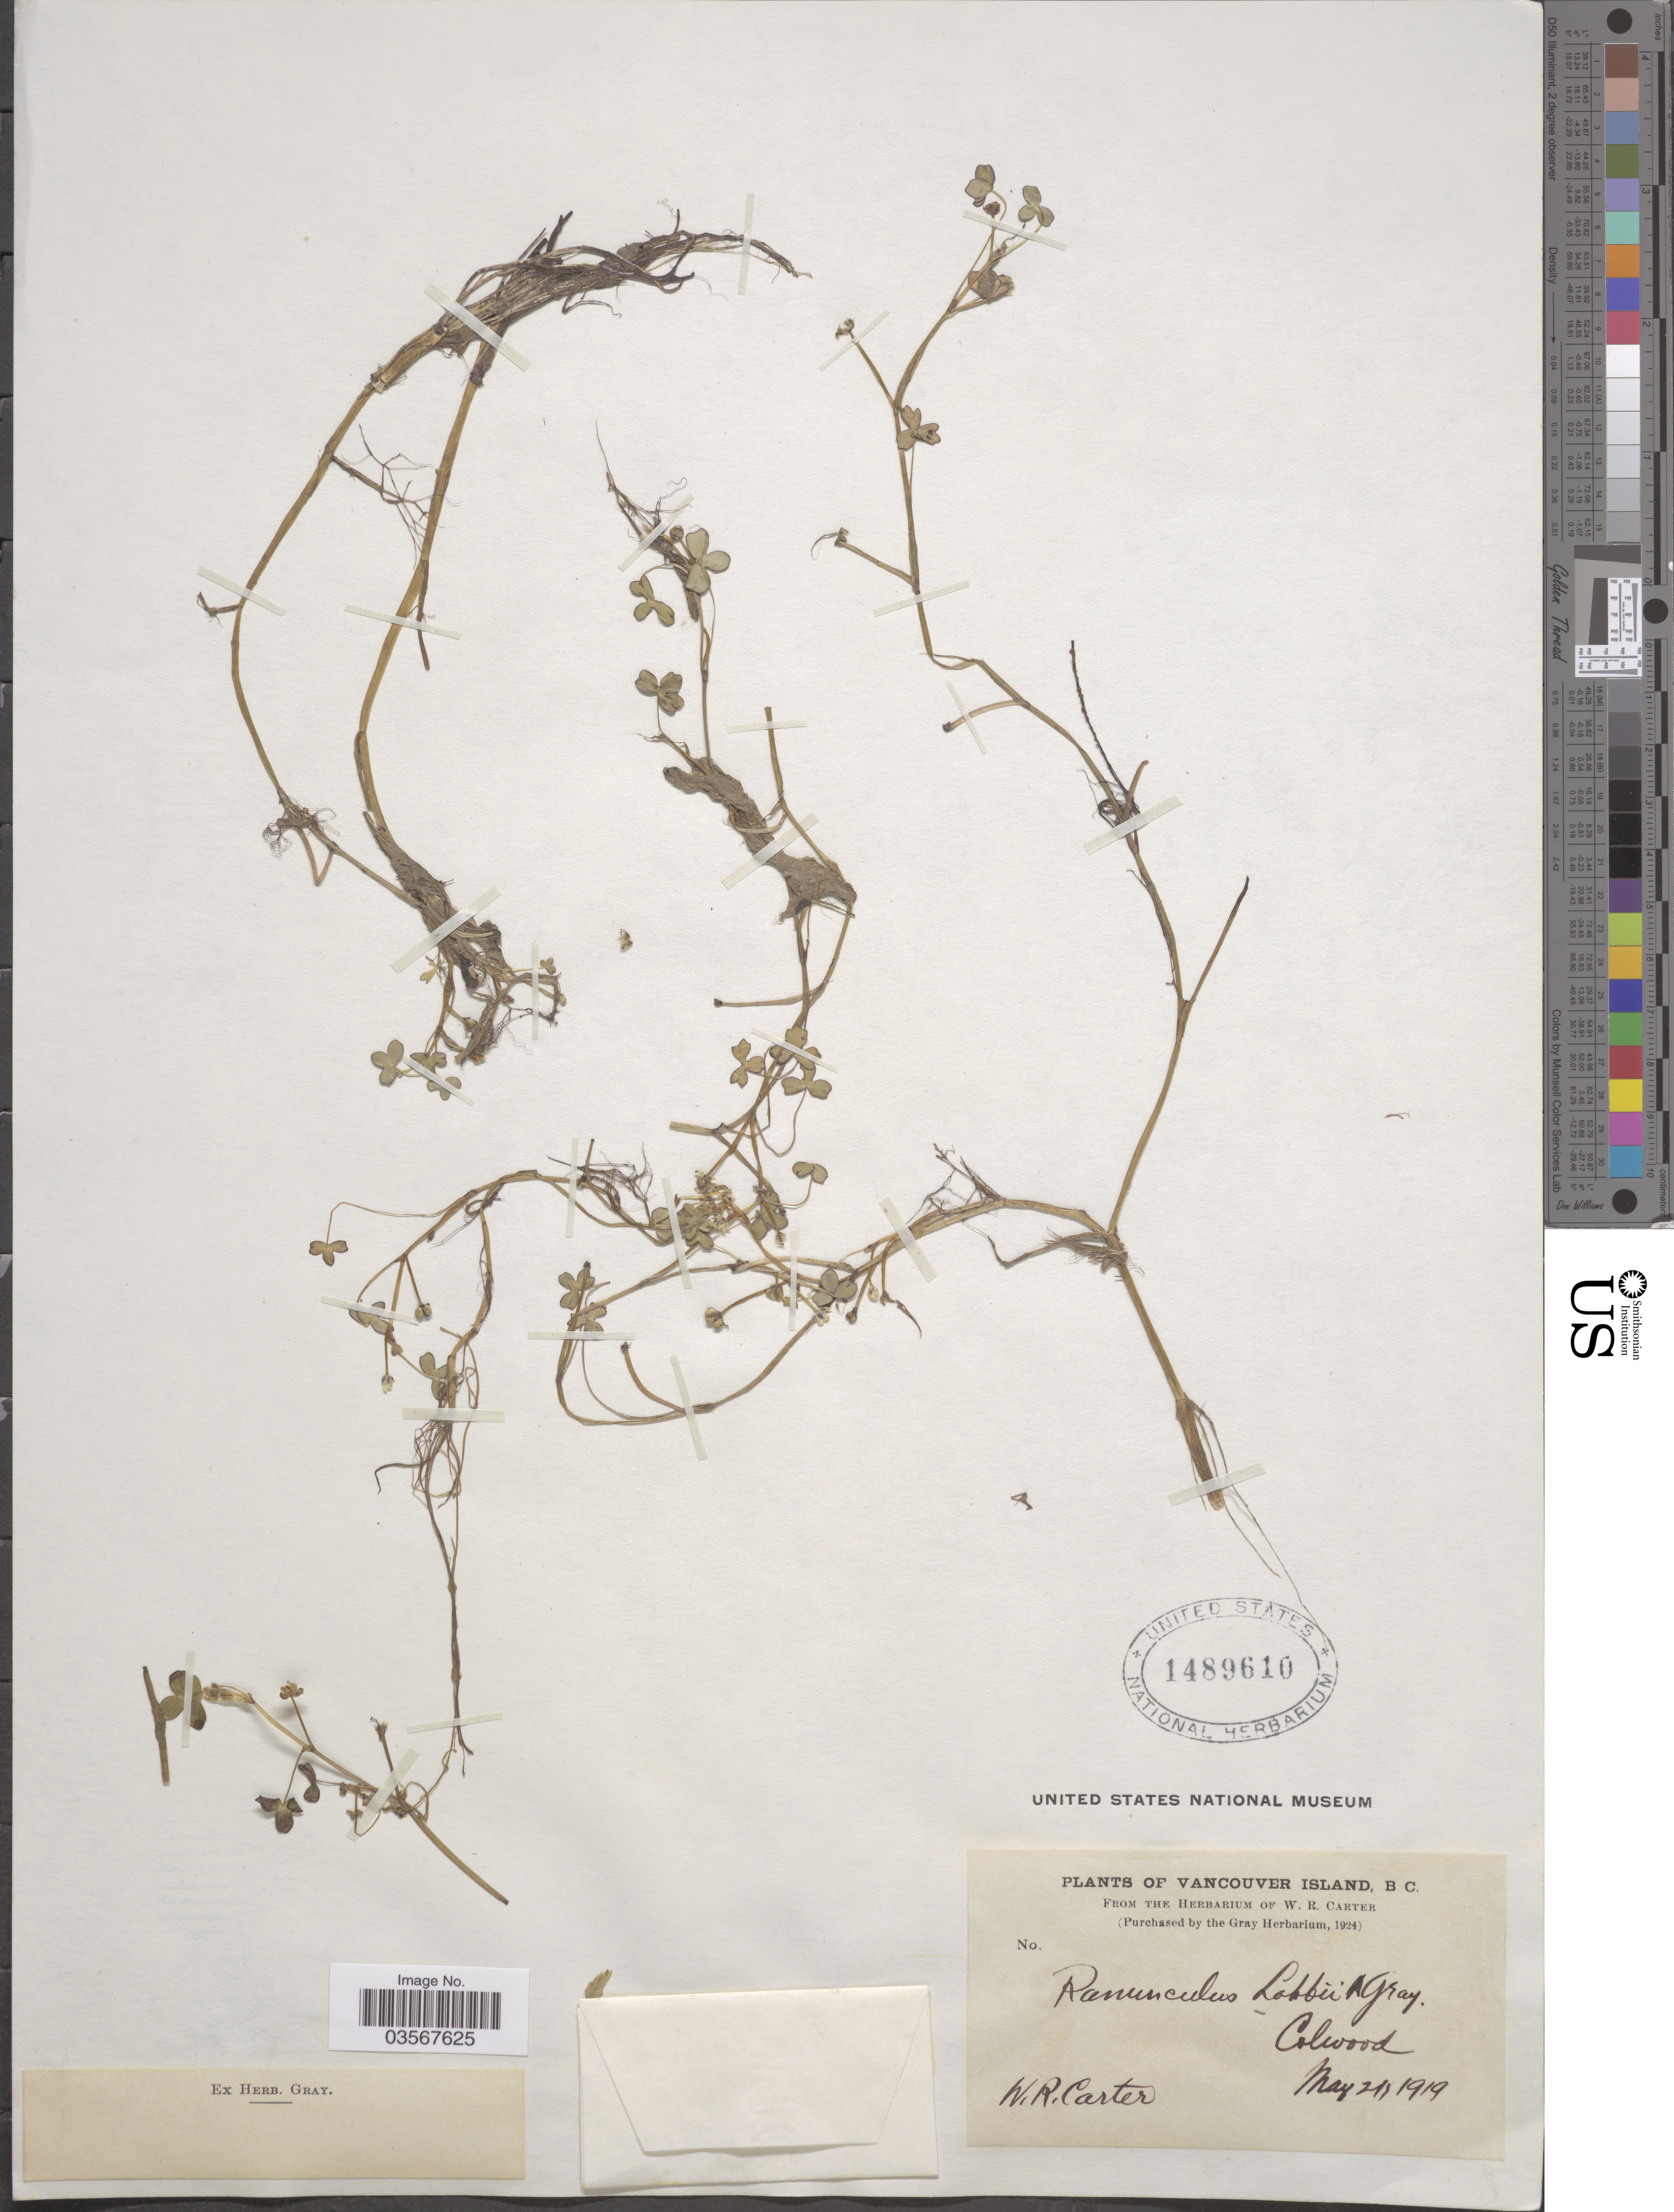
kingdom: Plantae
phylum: Tracheophyta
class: Magnoliopsida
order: Ranunculales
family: Ranunculaceae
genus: Ranunculus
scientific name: Ranunculus lobbii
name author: (Hiern) A. Gray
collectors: W. R. Carter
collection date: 1919-05-21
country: Canada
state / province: British Columbia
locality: Vancouver Island. Colwood.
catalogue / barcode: US 1489610